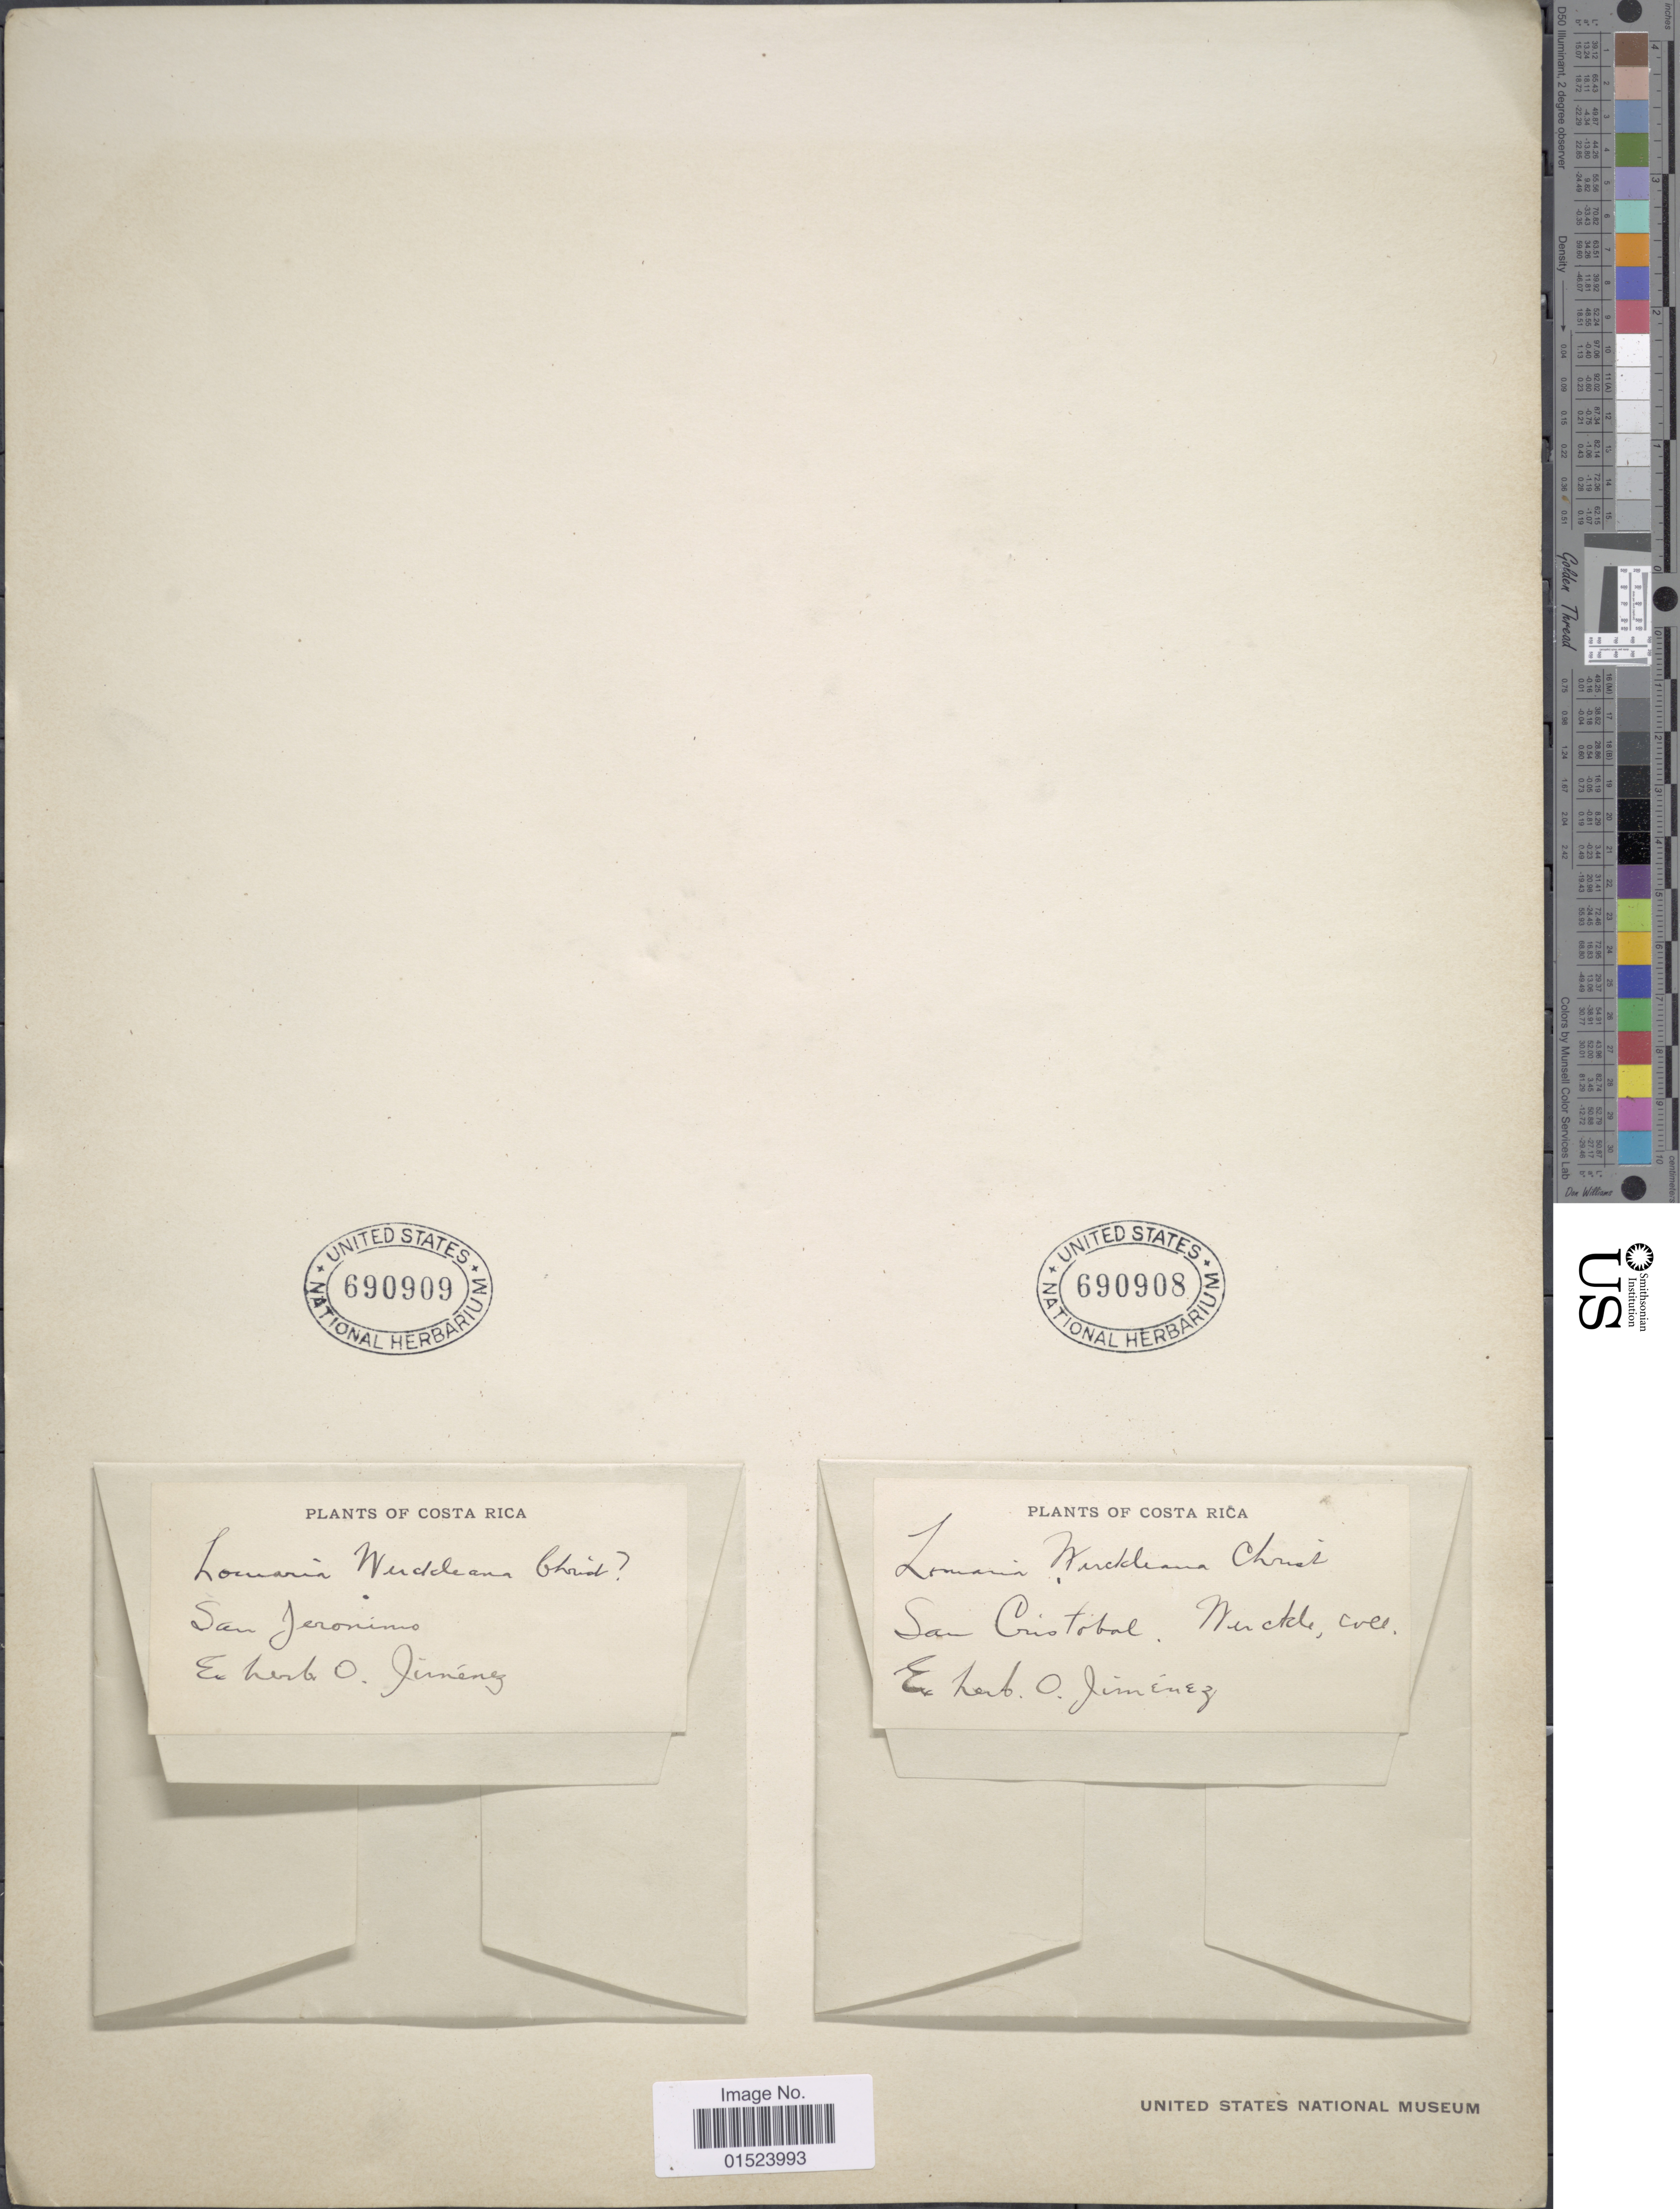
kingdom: Plantae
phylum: Tracheophyta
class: Polypodiopsida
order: Polypodiales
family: Blechnaceae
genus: Blechnum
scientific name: Blechnum werckleanum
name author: (Christ) C. Chr.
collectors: ex herb. O. Jimenez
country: Costa Rica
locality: San Jeronimo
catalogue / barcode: US 690909-2